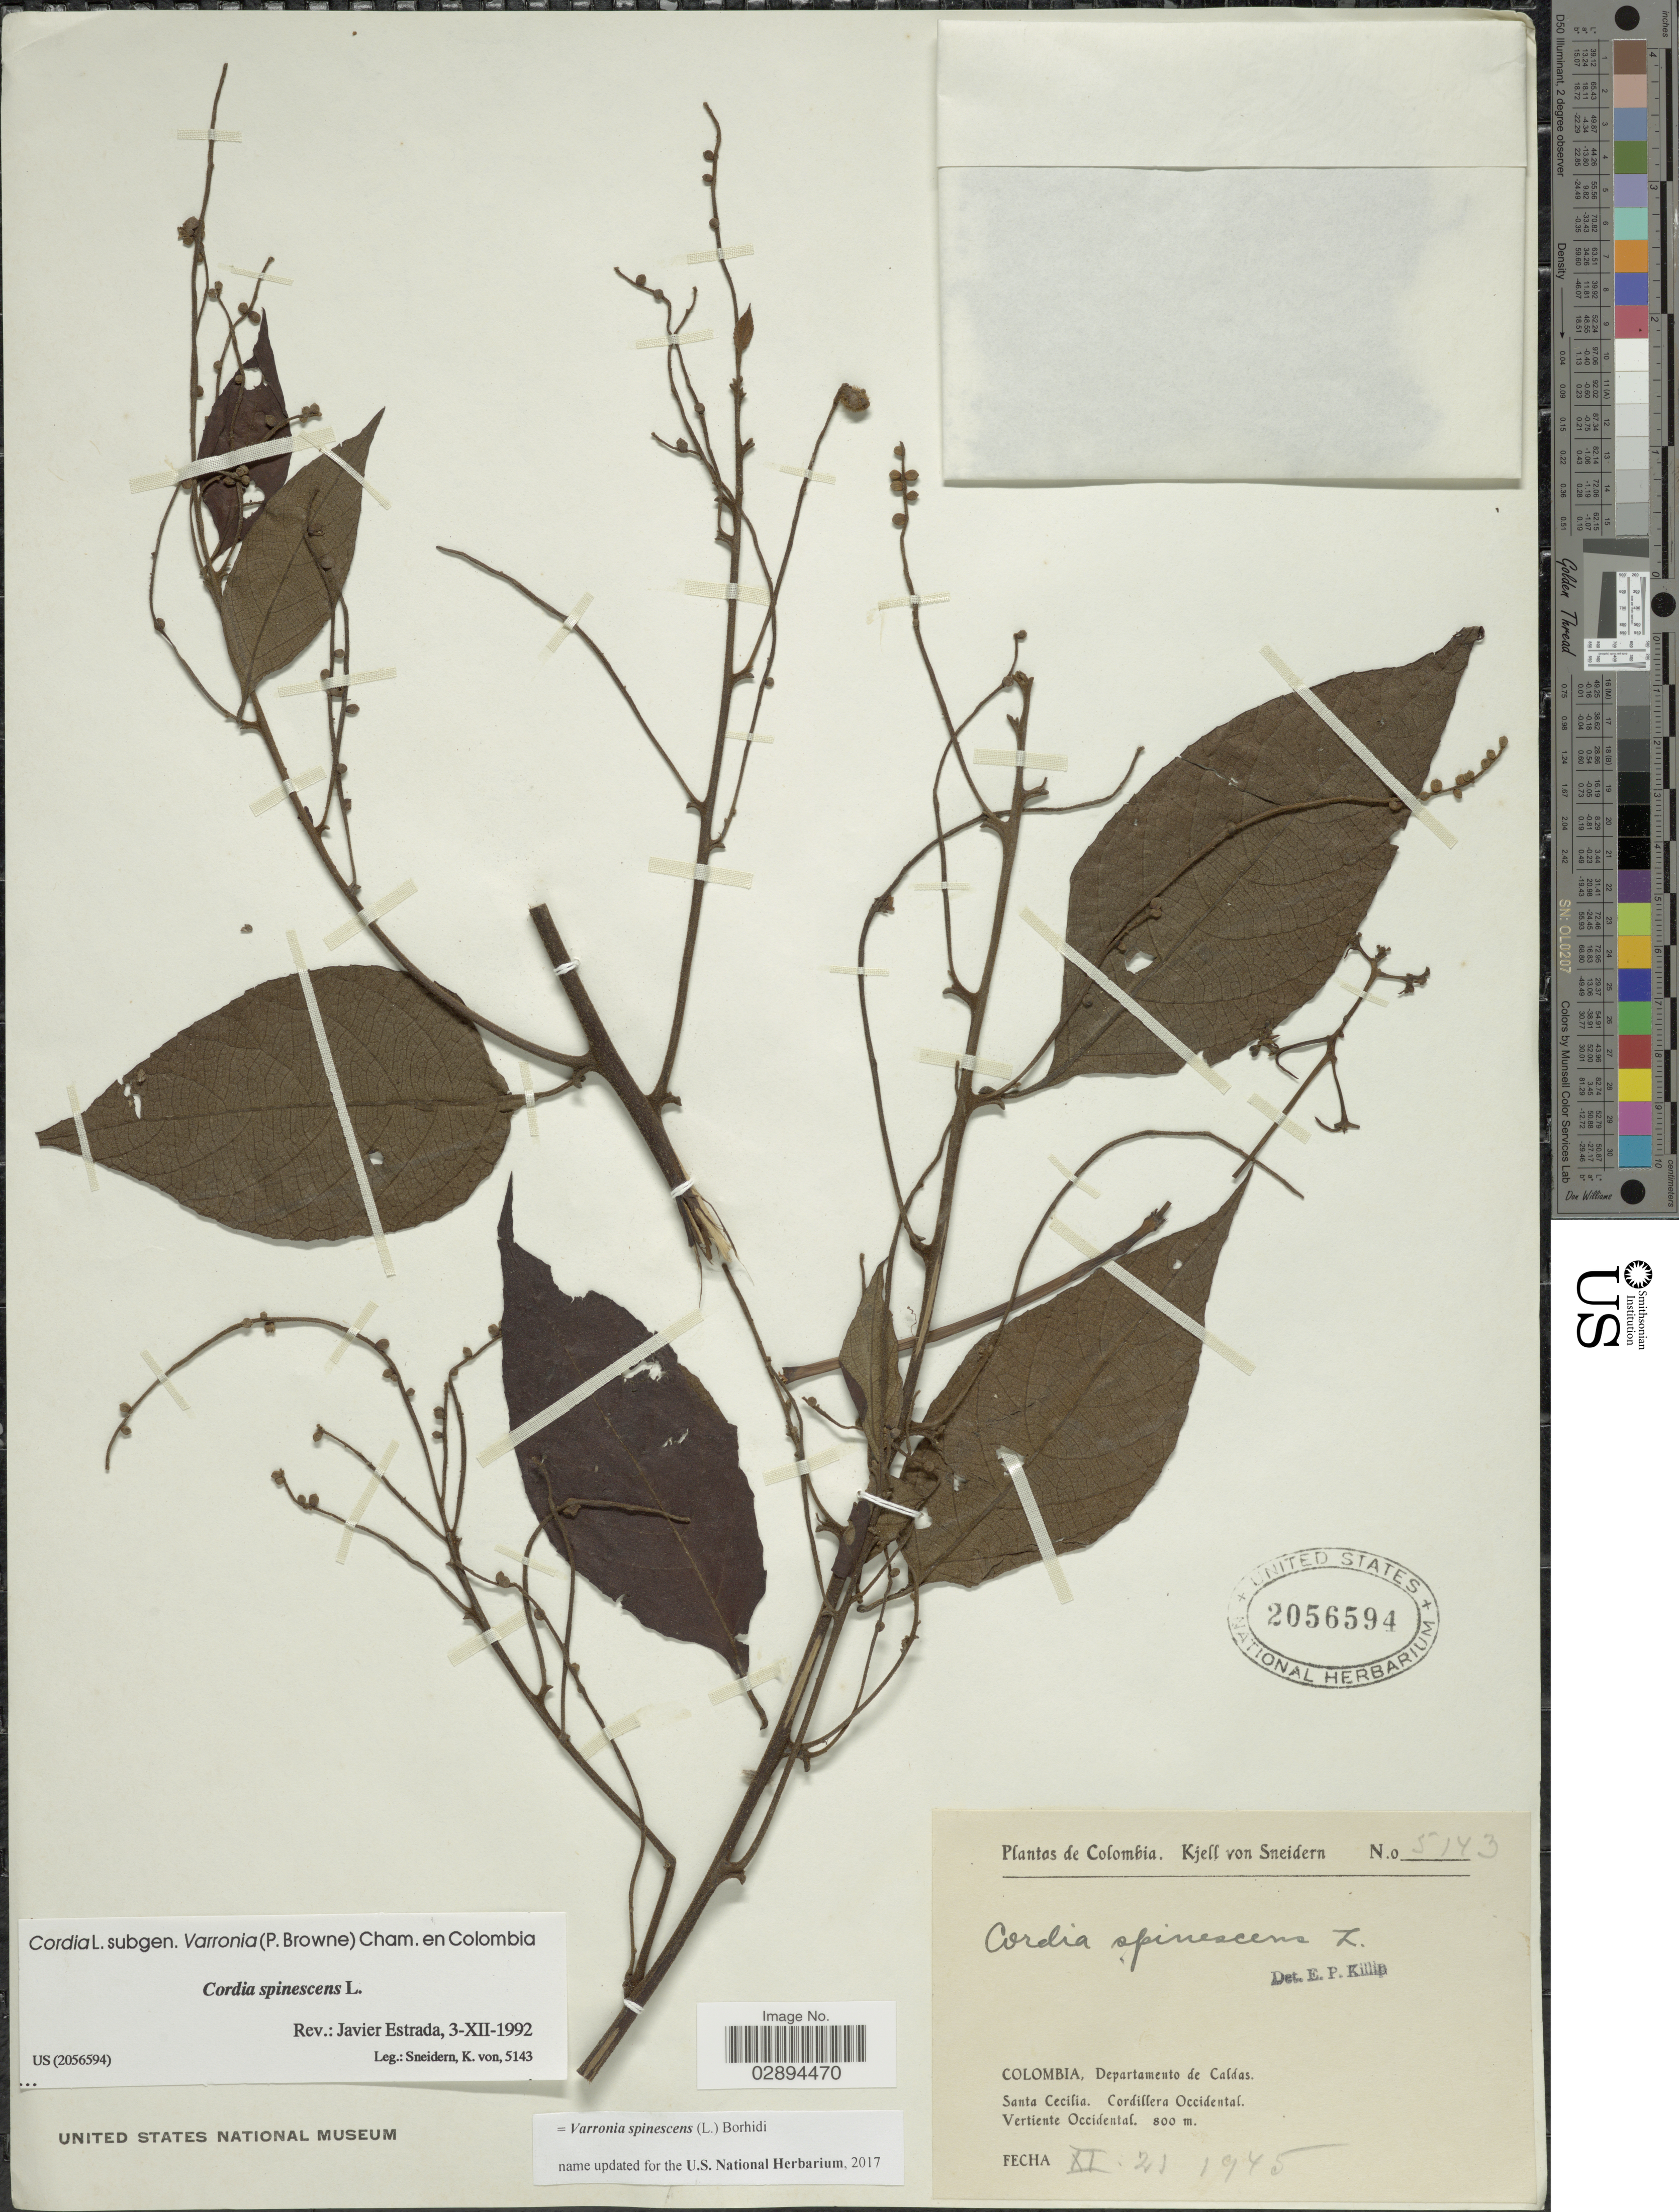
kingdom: Plantae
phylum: Tracheophyta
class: Magnoliopsida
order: Boraginales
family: Cordiaceae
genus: Varronia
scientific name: Varronia spinescens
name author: (L.) Borhidi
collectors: K. von Sneidern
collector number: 5143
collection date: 1975-11-21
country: Colombia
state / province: Caldas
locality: Departamento de Caldas. Santa Cecilia. Cordillera Occidental. Vertiente Occidental.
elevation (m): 800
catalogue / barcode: US 2056594